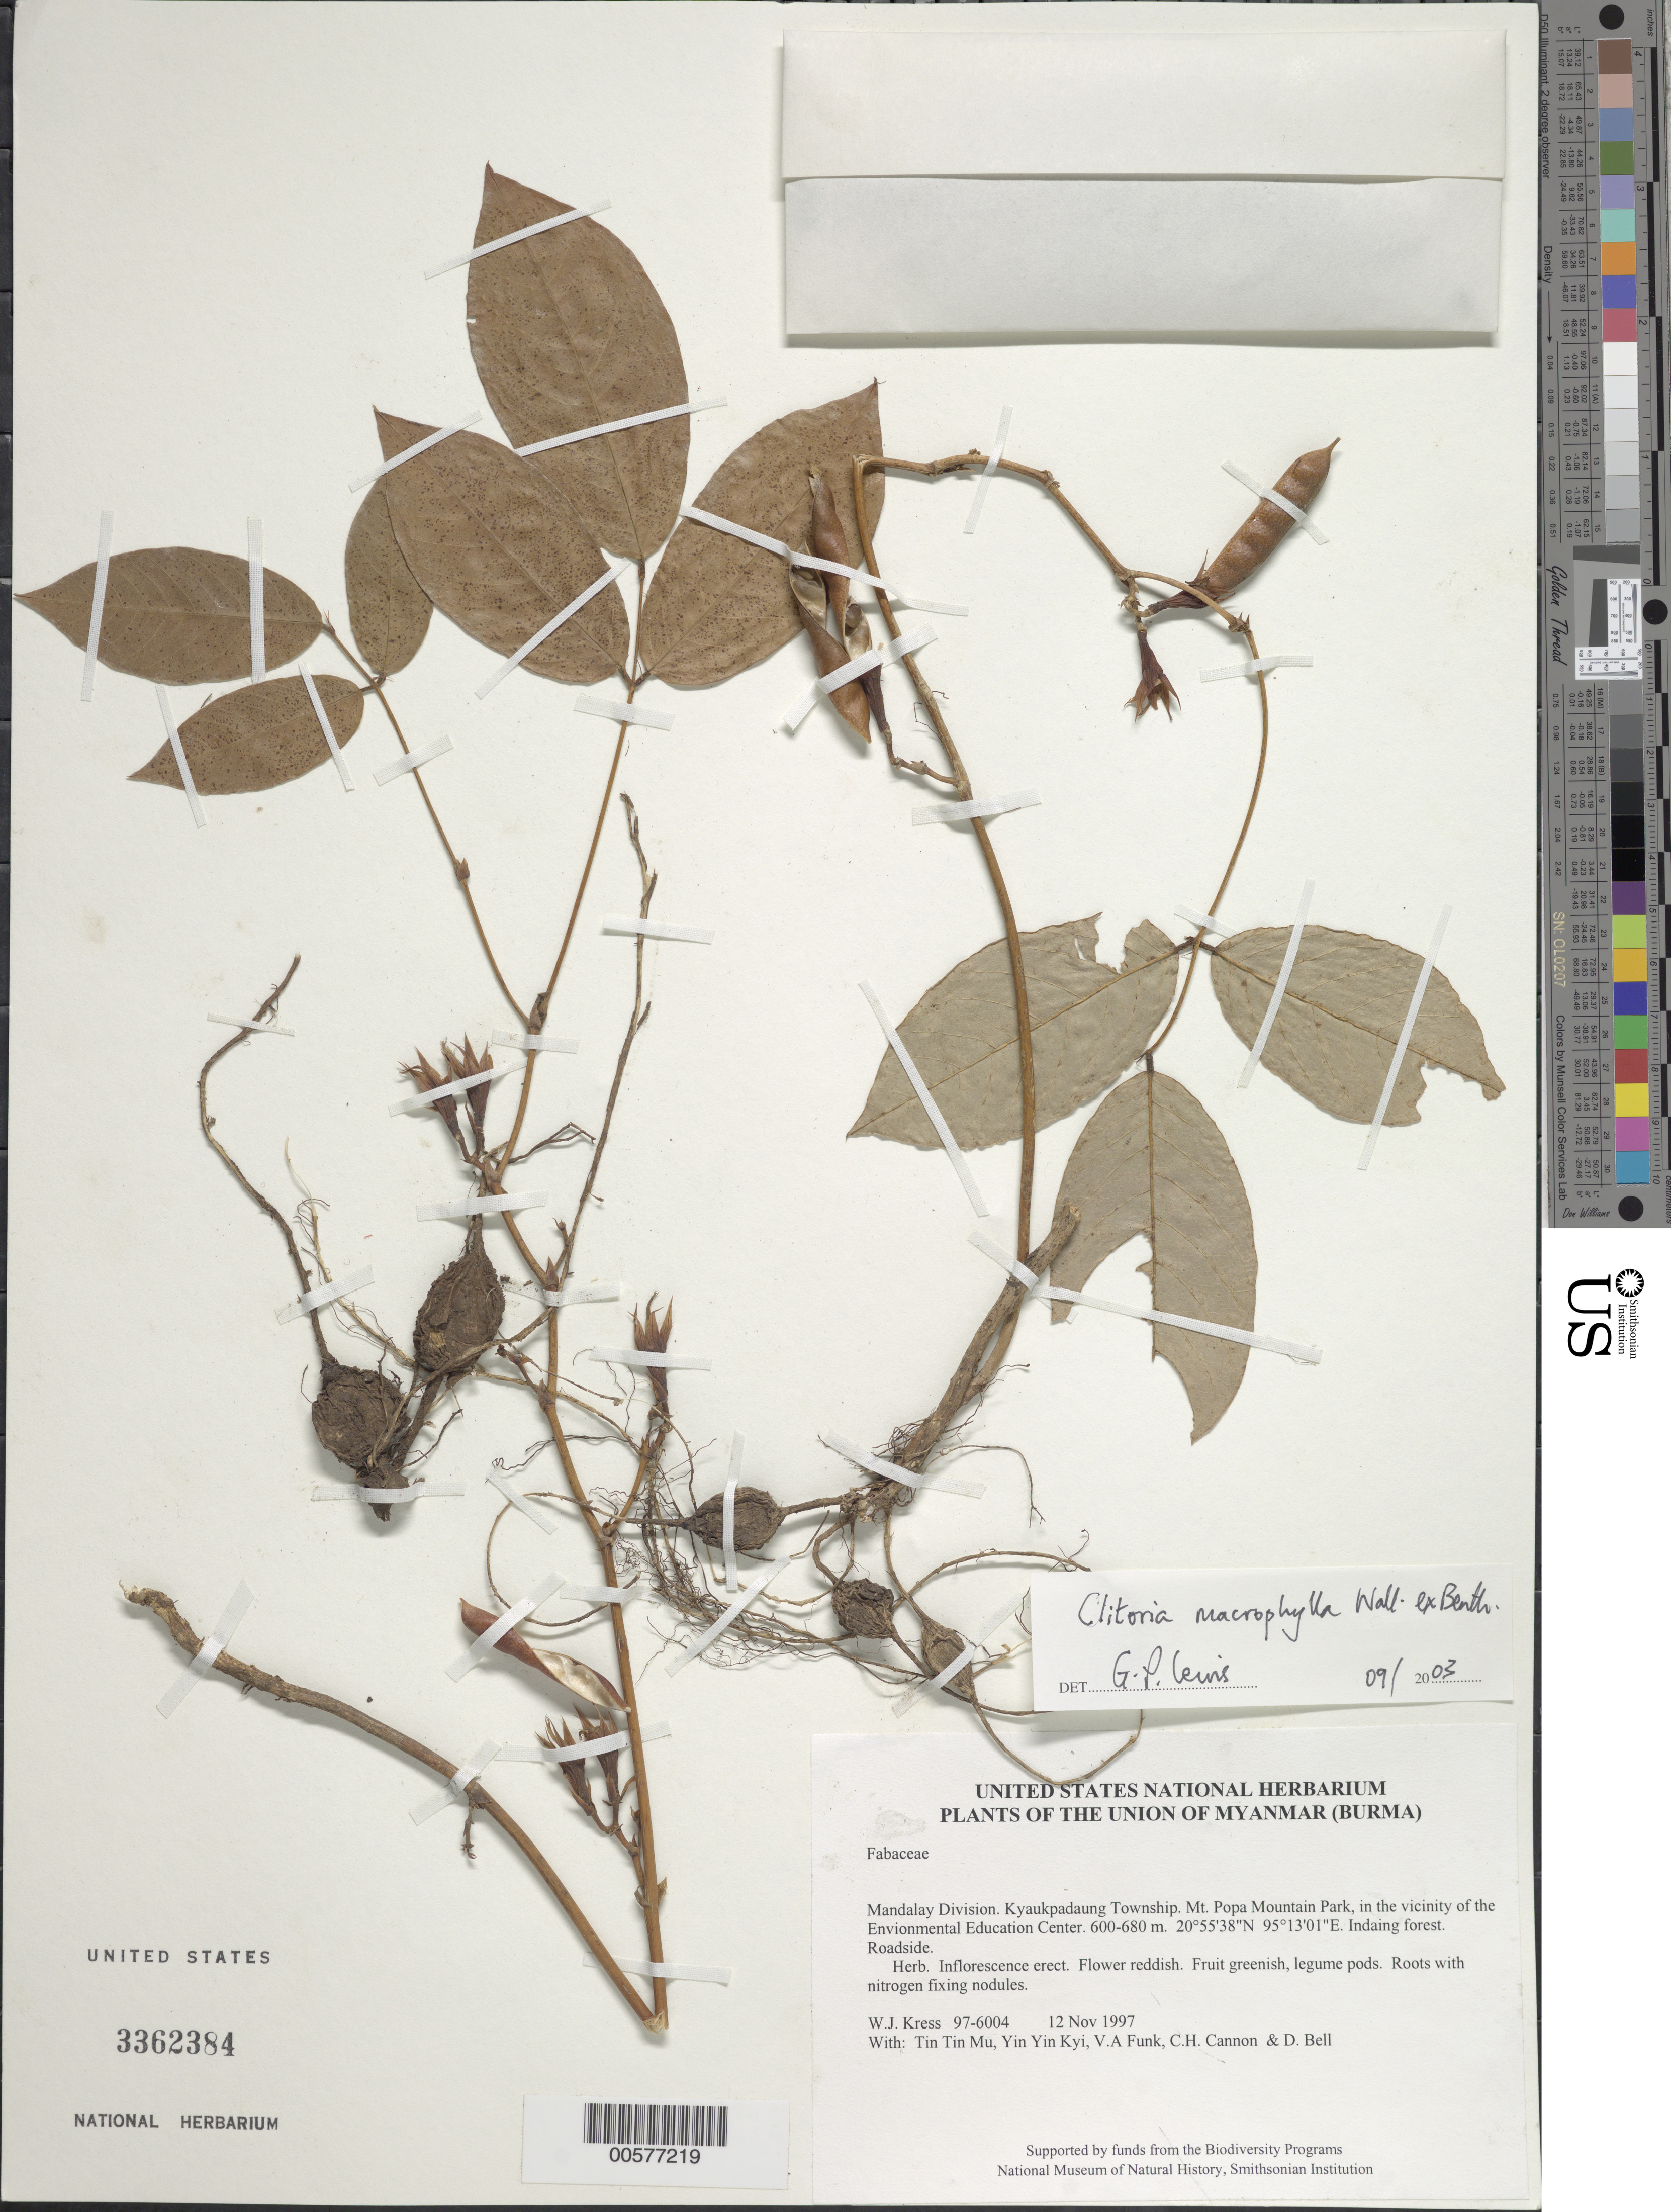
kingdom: Plantae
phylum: Tracheophyta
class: Magnoliopsida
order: Fabales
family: Fabaceae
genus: Clitoria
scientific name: Clitoria macrophylla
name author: Wall ex Benth.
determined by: Lewis, Gwilym P.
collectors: W. J. Kress, Tin Tin Mu, Yin Yin Kyi, V. Funk, C. H. Cannon & D. A. Bell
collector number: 97-6004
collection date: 1997-11-12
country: Myanmar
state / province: Mandalay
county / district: Kyaukpadaung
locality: Mt. Popa Mountain Park, in the vicinity of the Envionmental Education Center.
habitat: Indaing forest. Roadside.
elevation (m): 600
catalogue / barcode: US 3362384